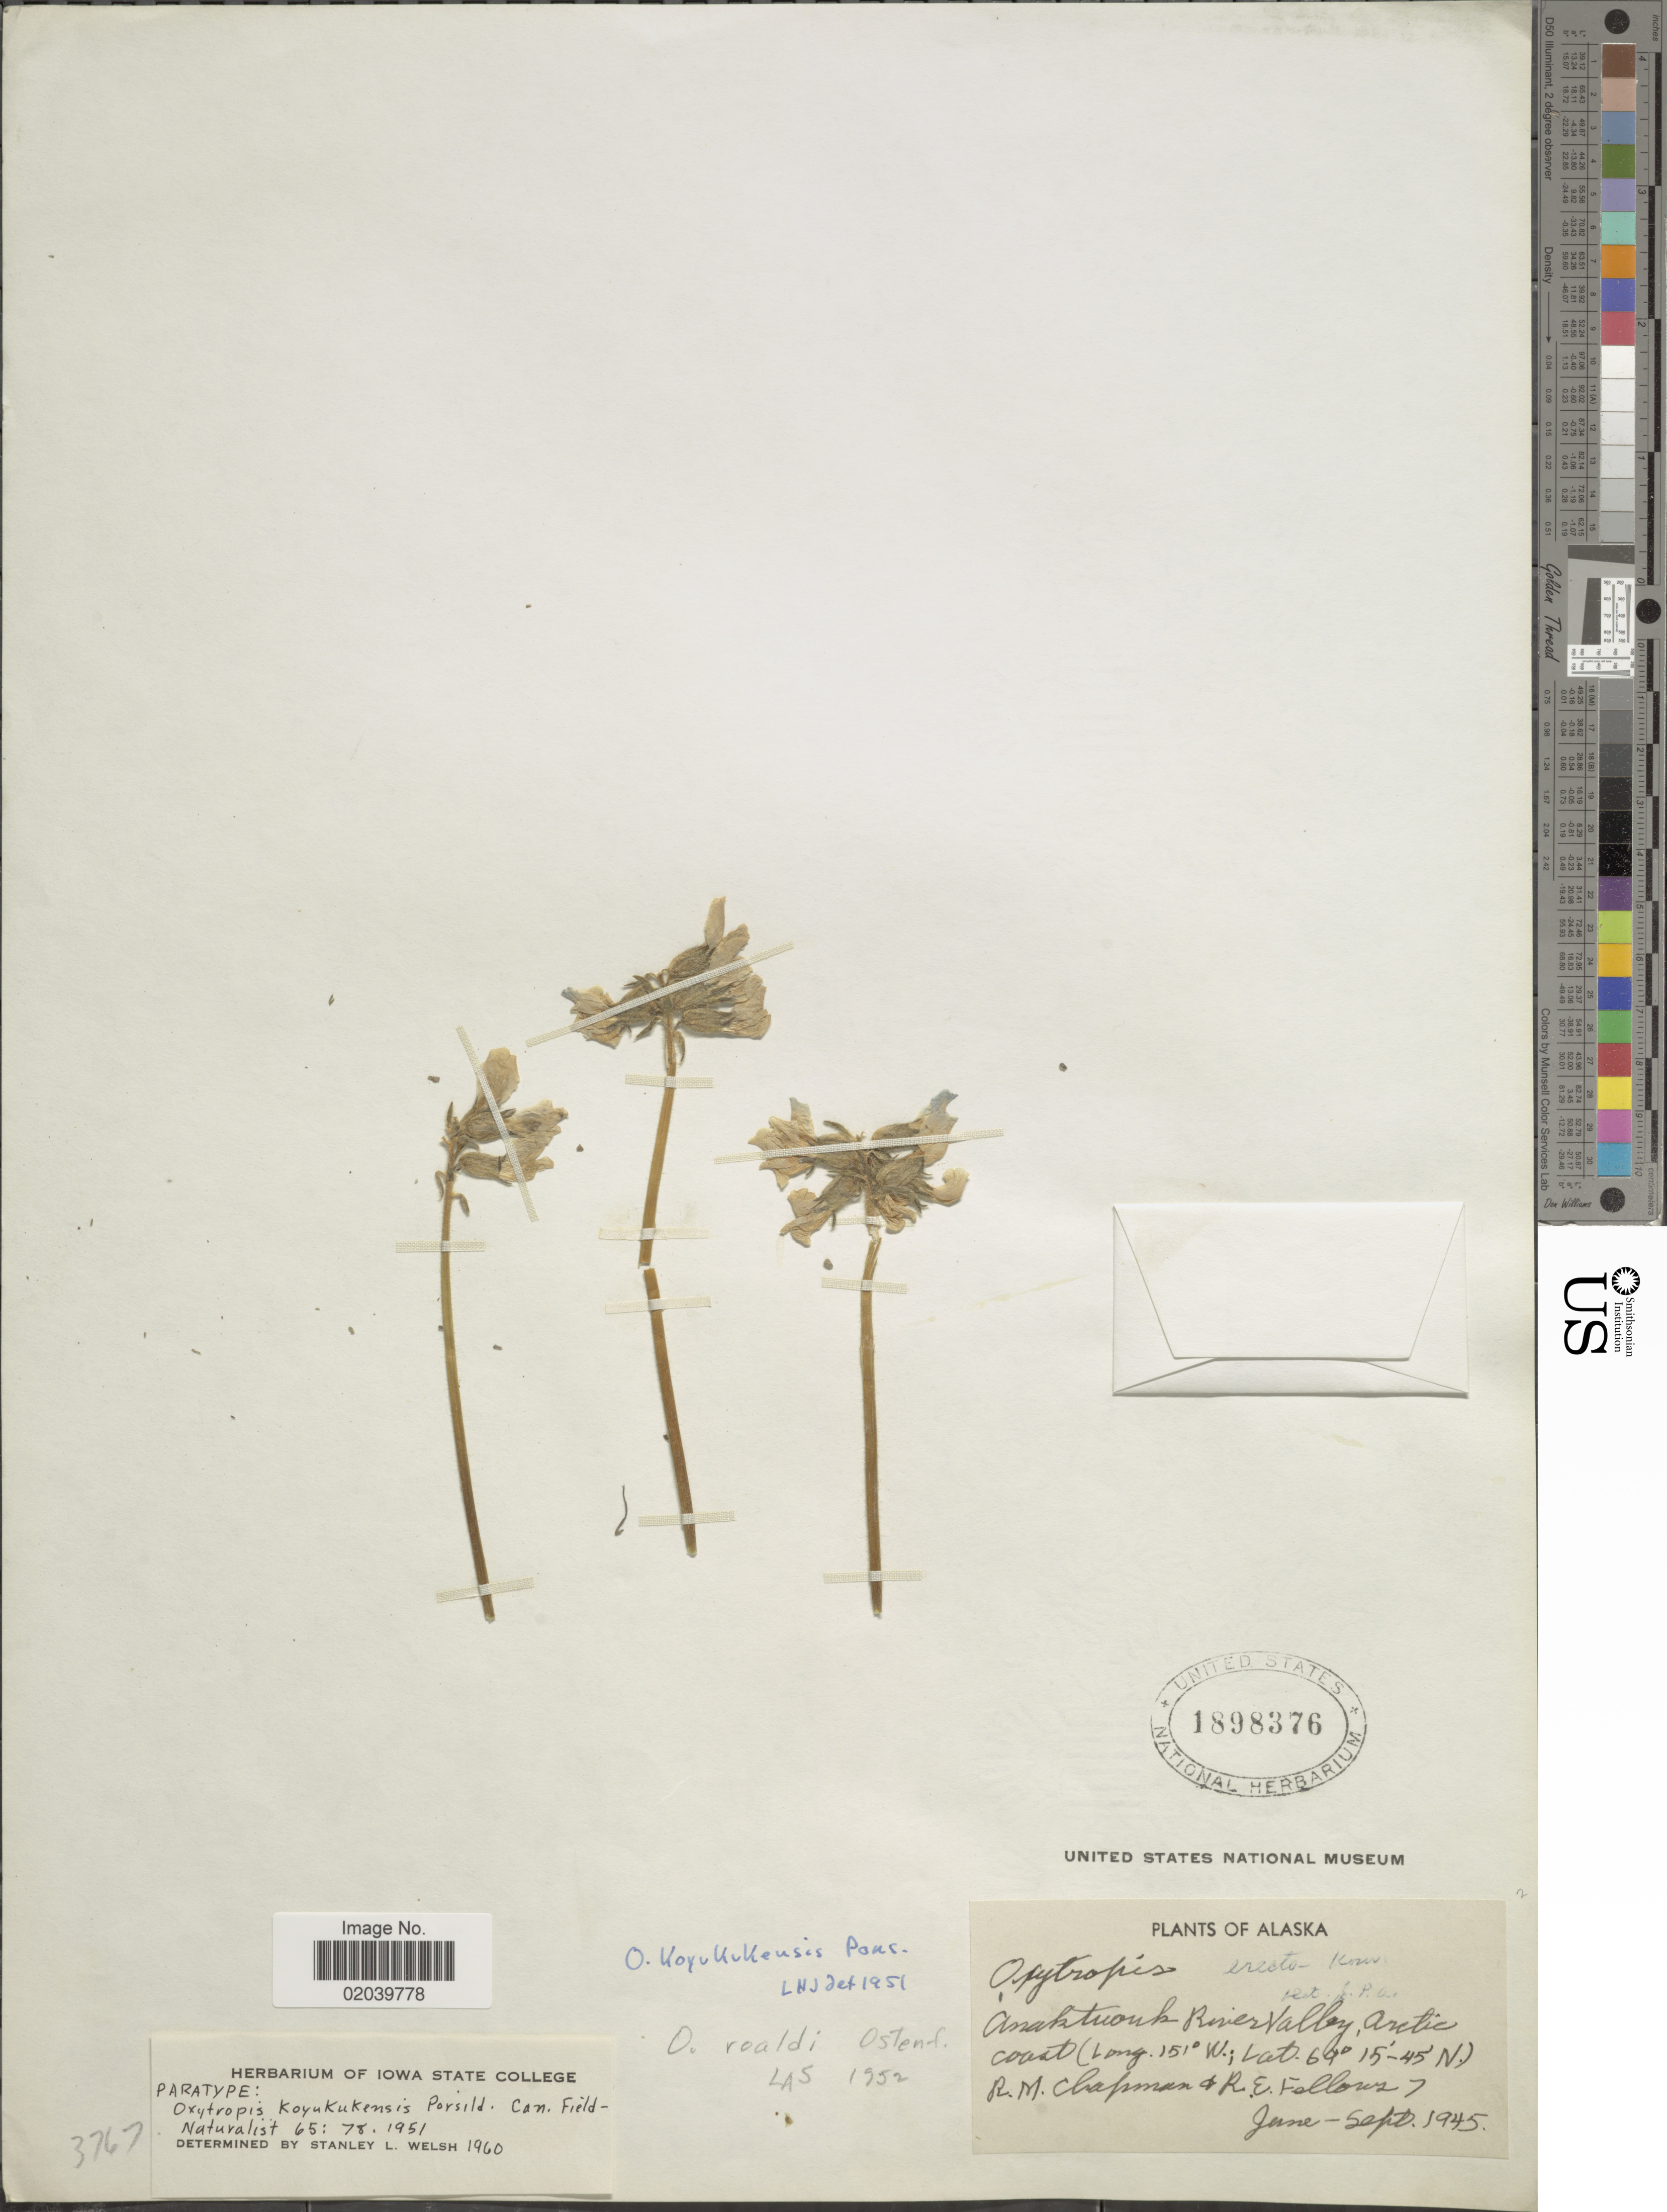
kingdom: Plantae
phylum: Tracheophyta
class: Magnoliopsida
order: Fabales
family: Fabaceae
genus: Oxytropis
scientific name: Oxytropis koyukukensis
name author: A.E. Porsild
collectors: R. M. Chapman & R. Fellows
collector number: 7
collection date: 1945-06/1945-09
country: United States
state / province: Alaska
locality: Anaktuouk River Valley, Arctic coast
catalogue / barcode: US 1898376